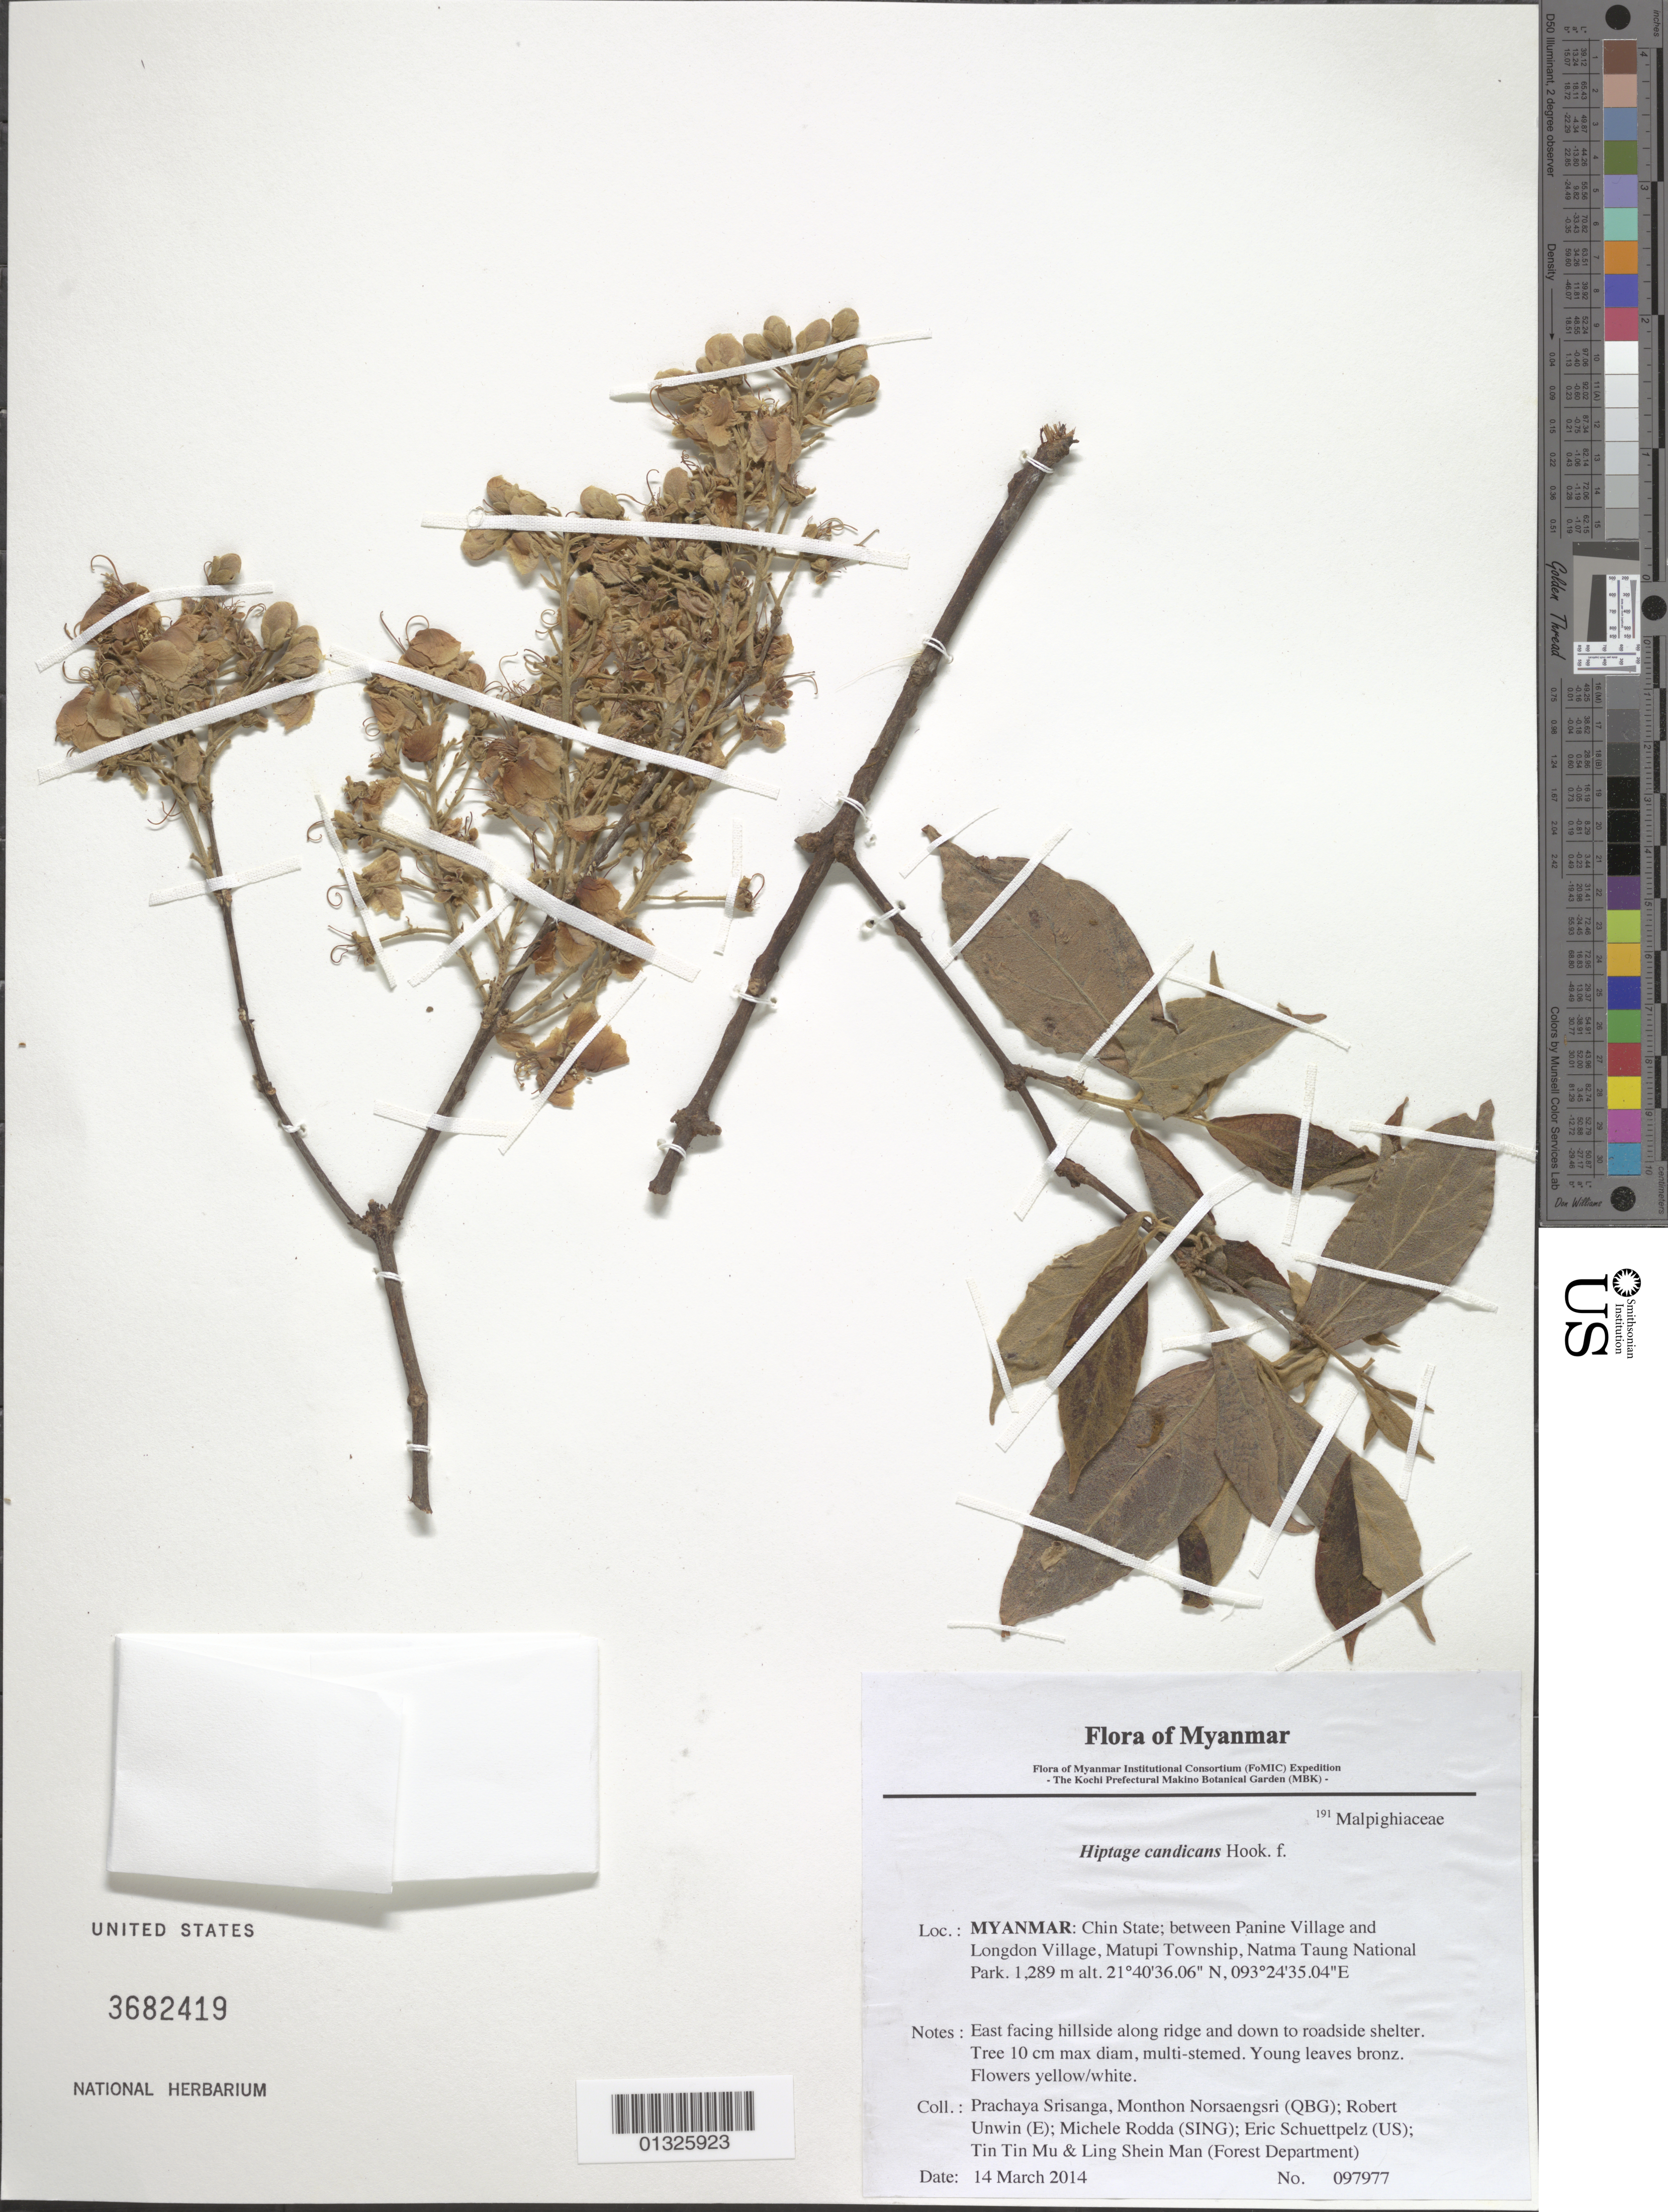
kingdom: Plantae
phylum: Tracheophyta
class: Magnoliopsida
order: Malpighiales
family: Malpighiaceae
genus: Hiptage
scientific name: Hiptage candicans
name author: Hook. f.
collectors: P. Srisanga, M. Norsaengsri, R. Unwin, M. Rodda, E. Schuettpelz, Tin Tin Mu & Ling Shein Man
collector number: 97977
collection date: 2014-03-14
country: Myanmar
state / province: Chin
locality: Between Panine Village and Longdon Village, Matupi Township, Natma Taung National Park.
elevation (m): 1289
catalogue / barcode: US 3682419